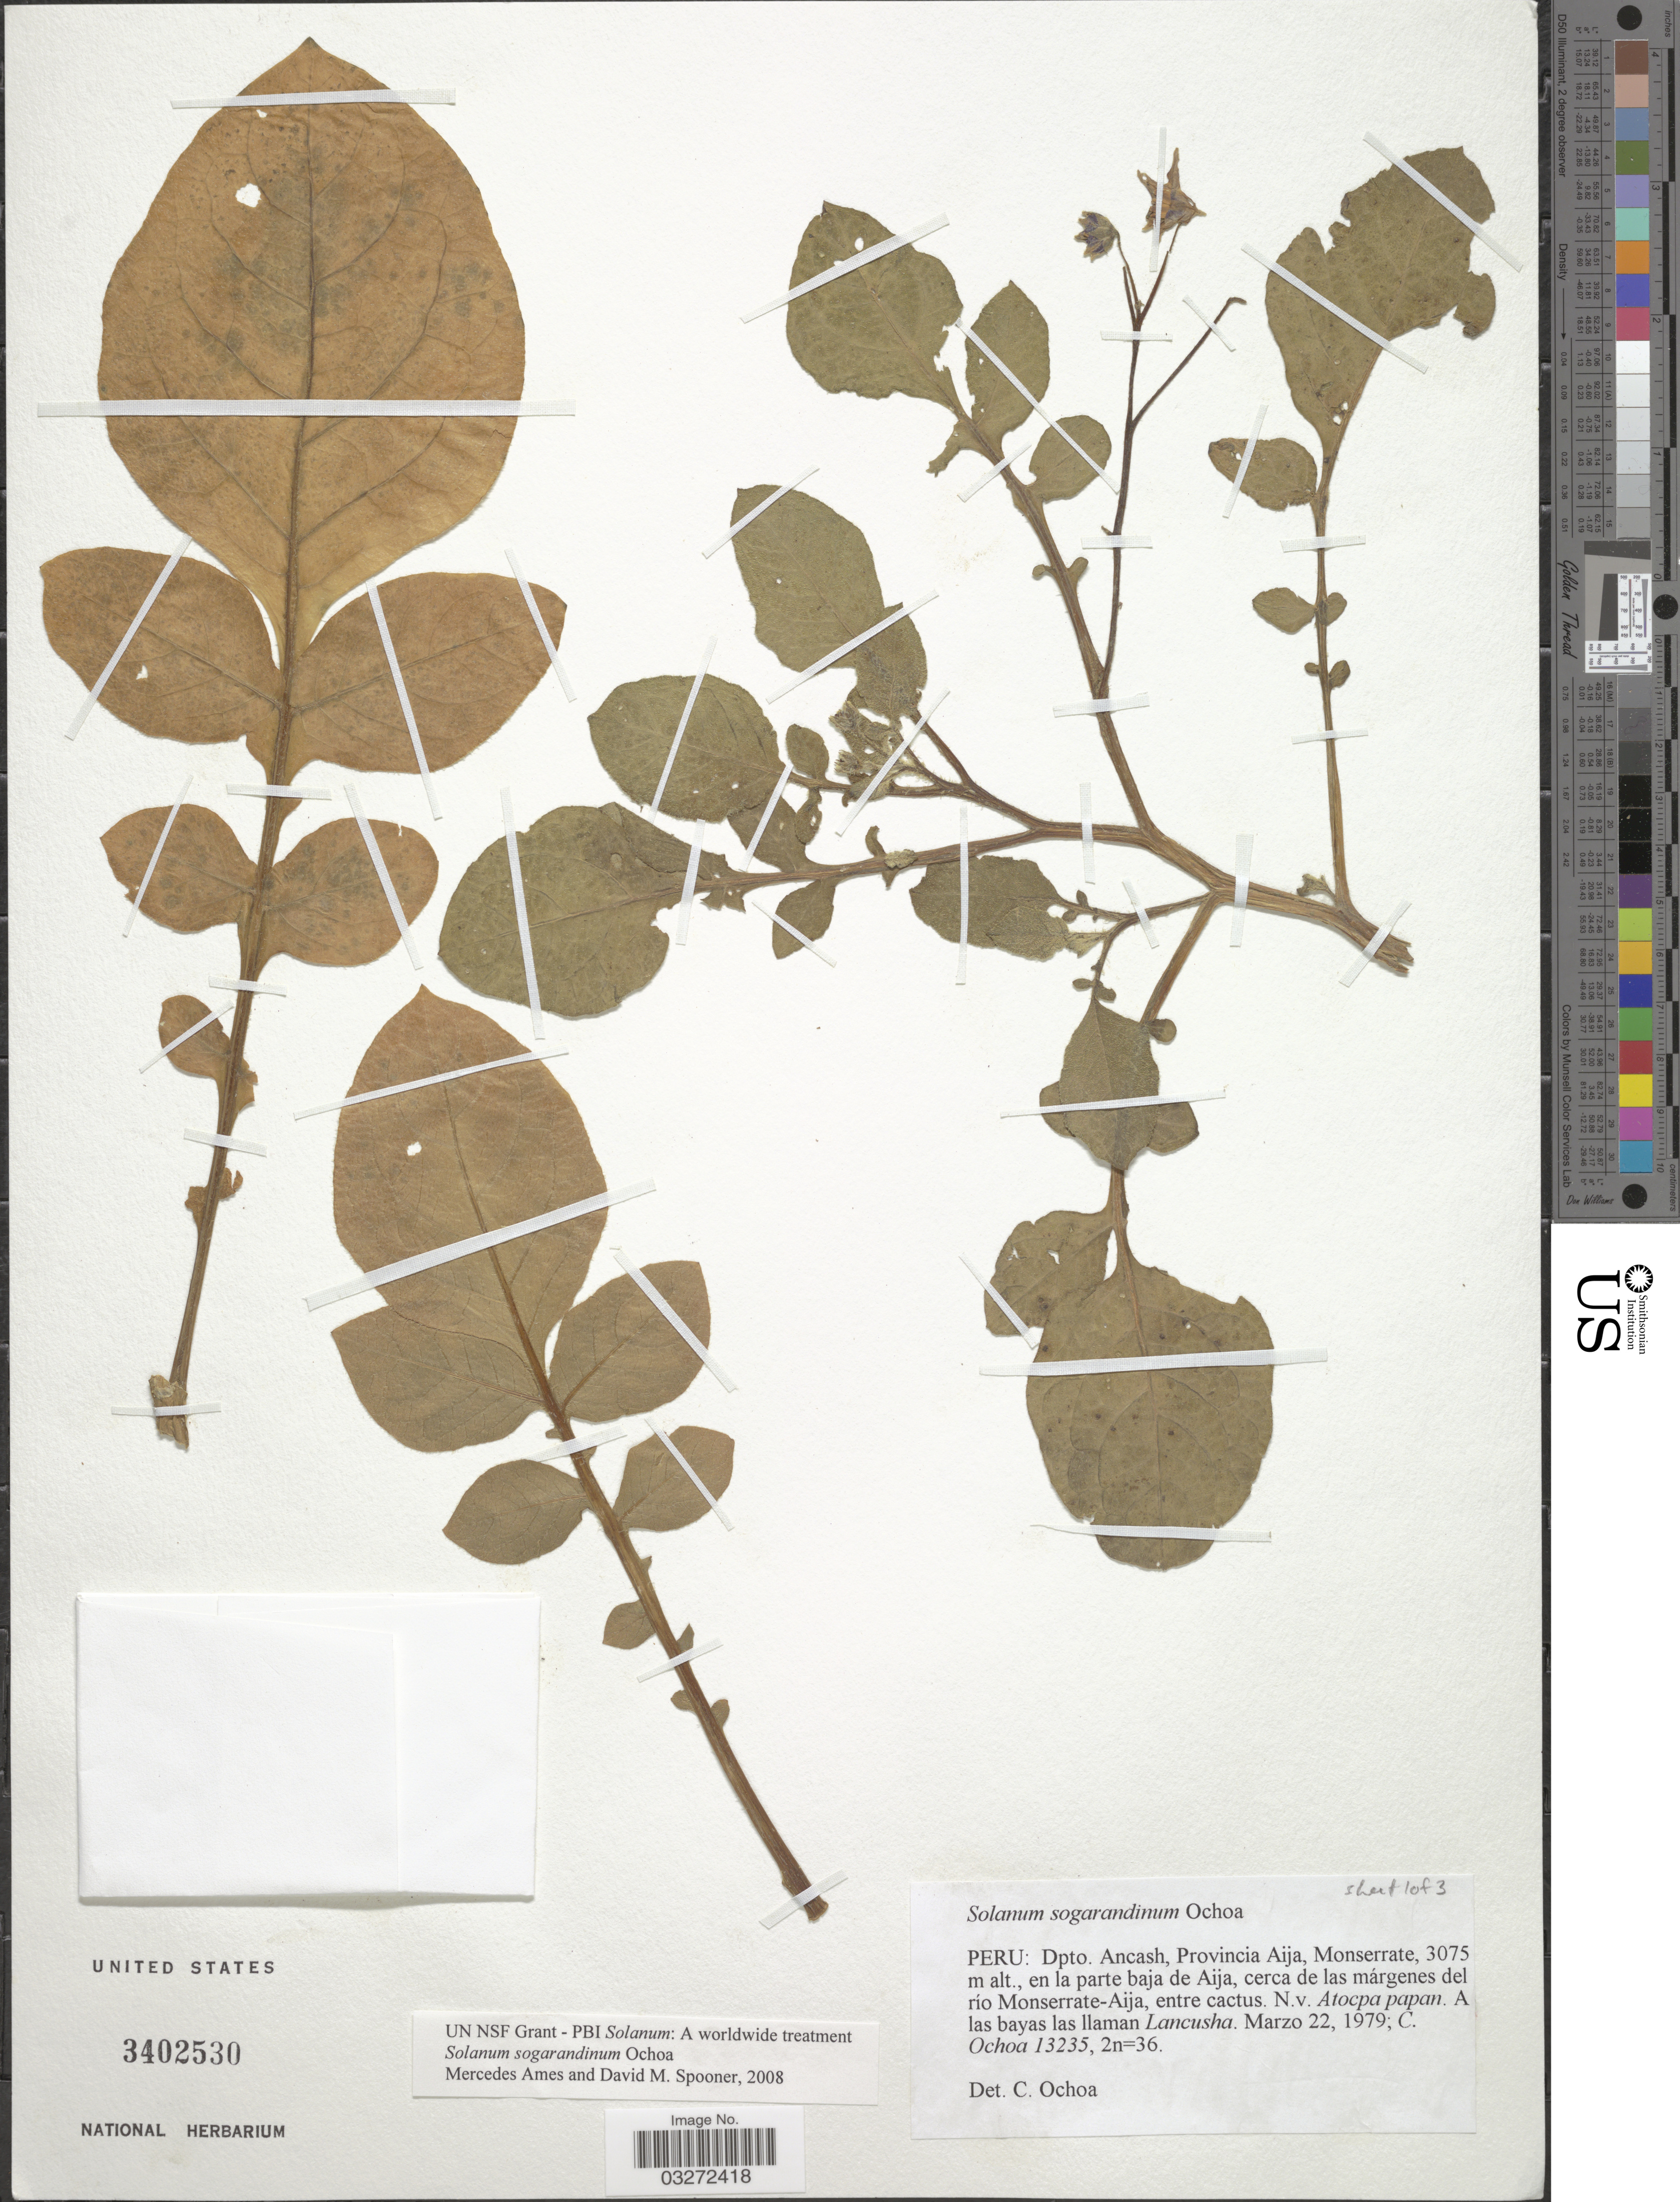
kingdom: Plantae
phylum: Tracheophyta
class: Magnoliopsida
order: Solanales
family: Solanaceae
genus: Solanum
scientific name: Solanum sogarandinum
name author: Ochoa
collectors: C. Ochoa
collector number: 13235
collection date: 1979-03-22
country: Peru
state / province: Ancash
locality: Dpto. Ancash, prov. Aija, Monserrate, en la parte baja de Aija, cerca de las márgenes del río Monserrate-Aija, entre cactus.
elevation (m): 3075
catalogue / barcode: US 3402530